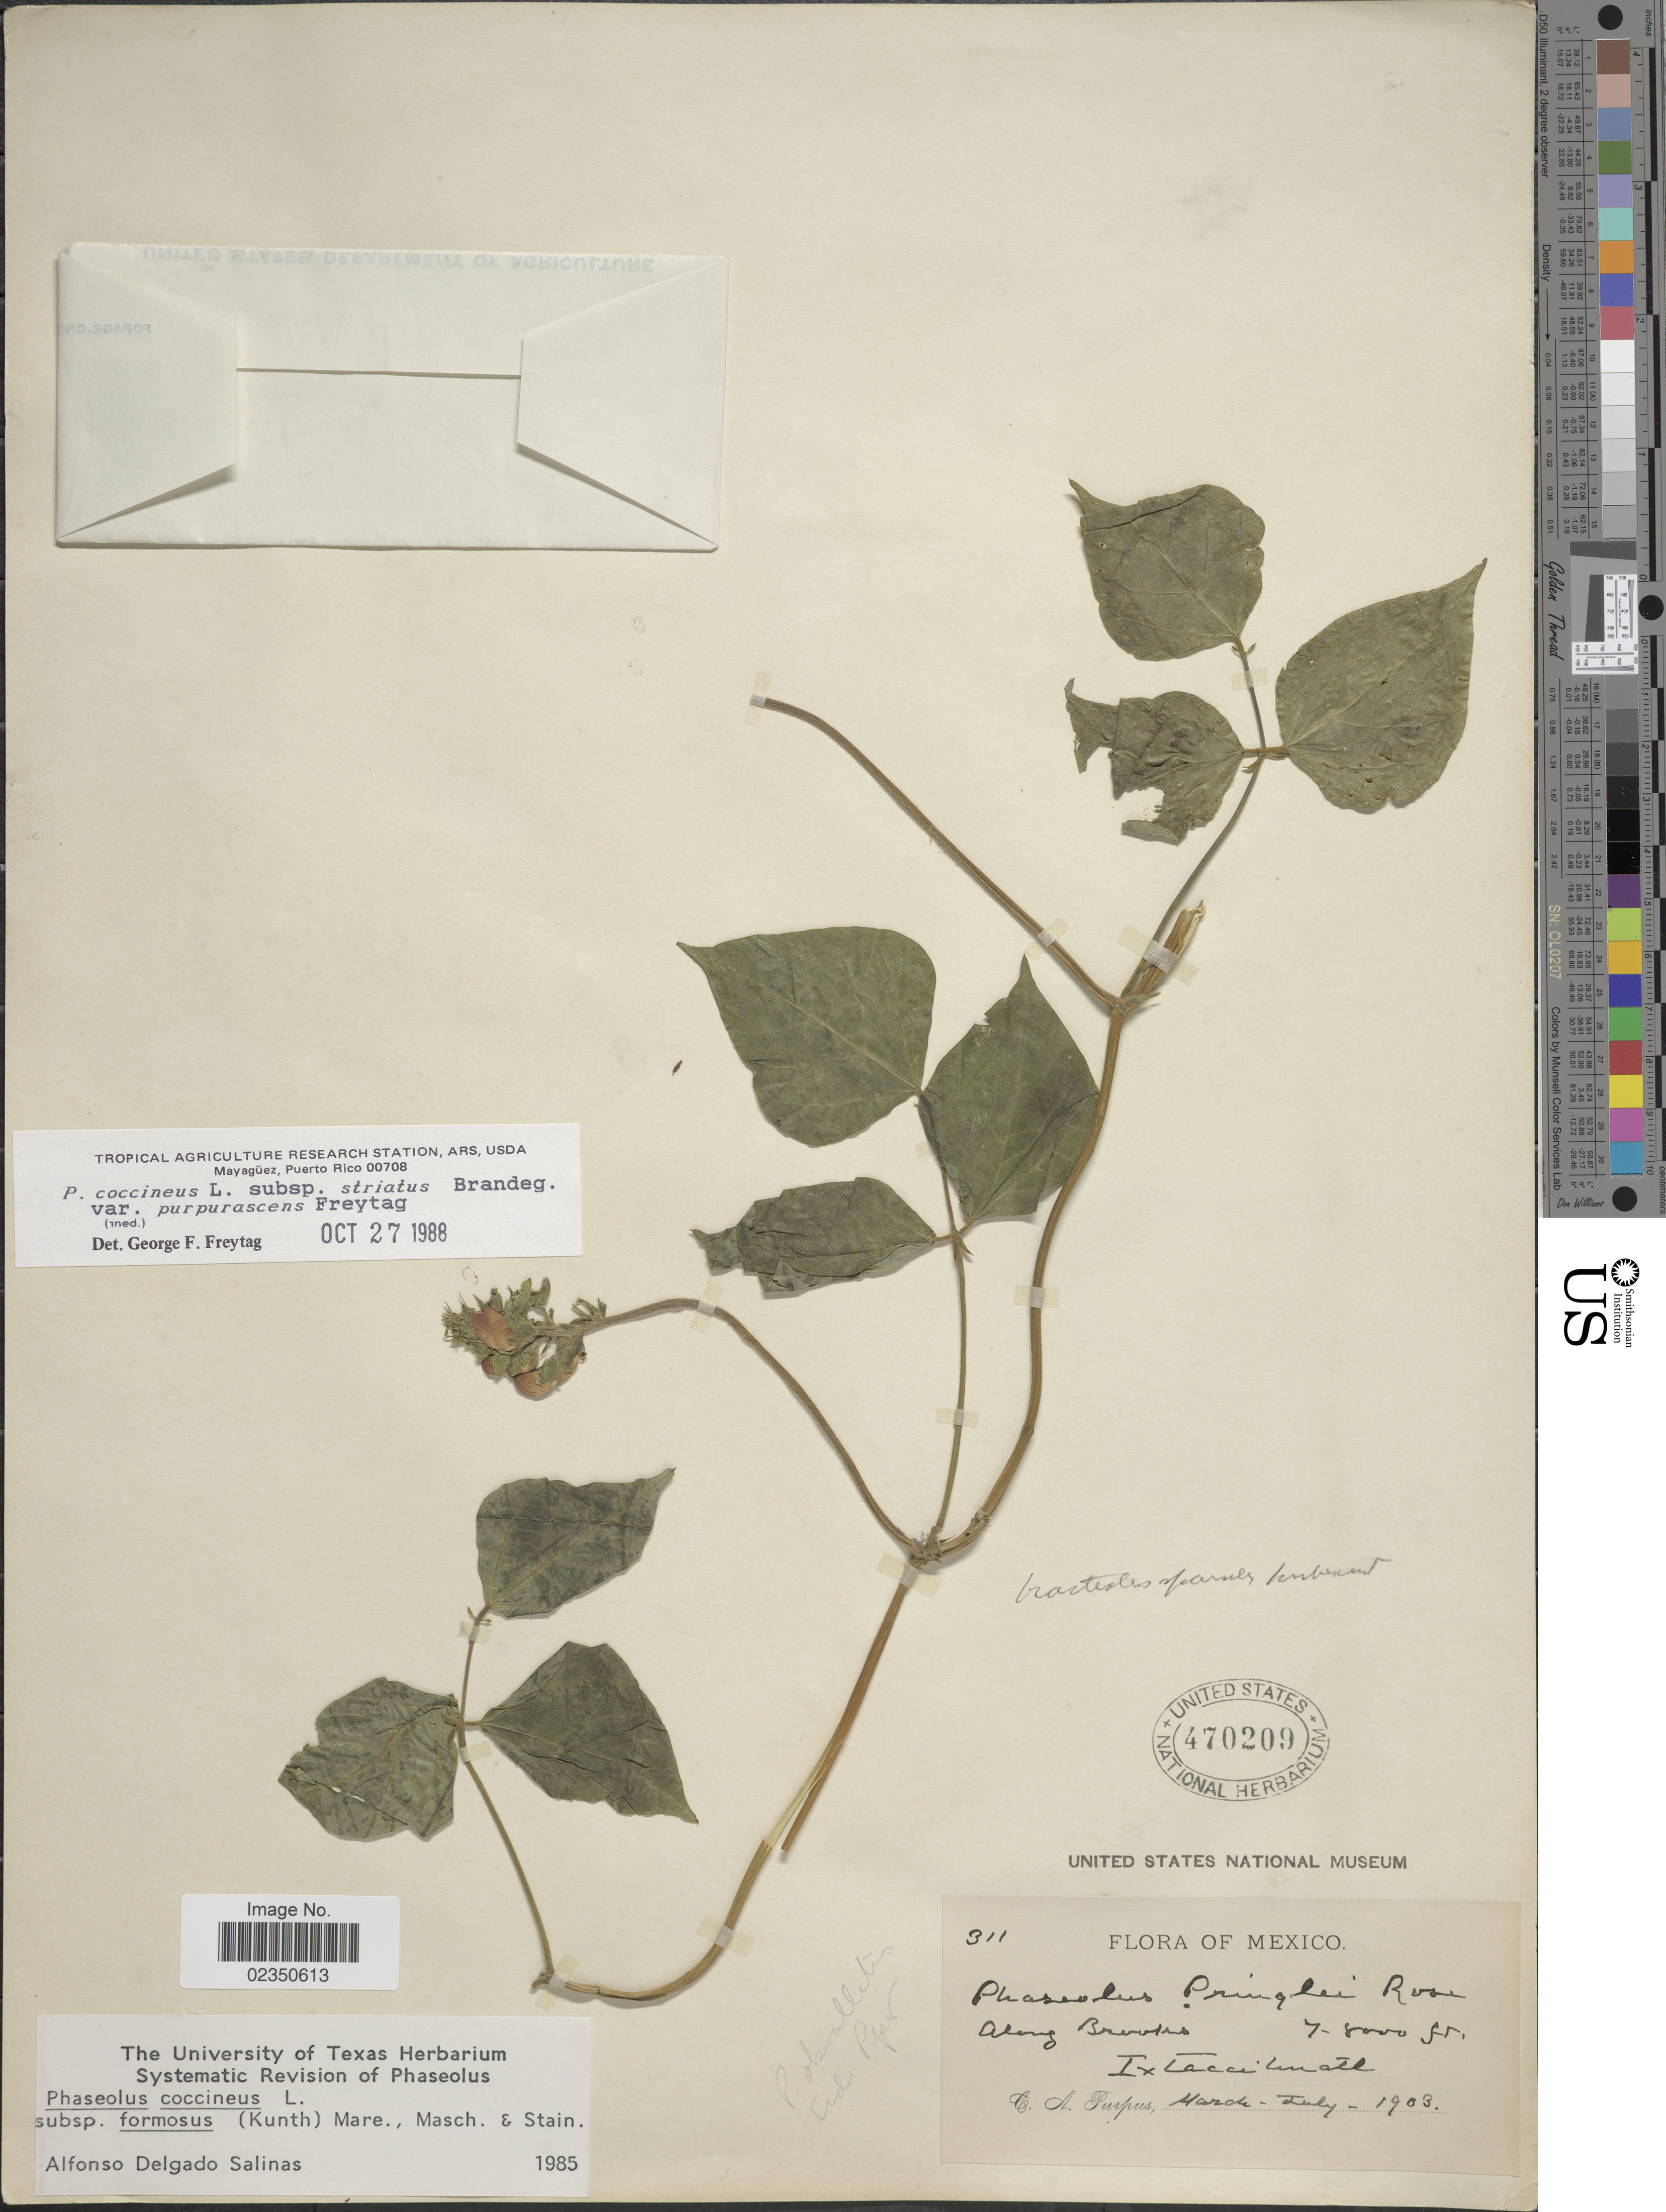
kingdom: Plantae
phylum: Tracheophyta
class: Magnoliopsida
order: Fabales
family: Fabaceae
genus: Phaseolus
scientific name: Phaseolus coccineus var. purpurascens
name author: Freytag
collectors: C. A. Purpus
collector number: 311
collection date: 1903-03/1903-07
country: Mexico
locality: Along Brooks, Ixtaccihuatl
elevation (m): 2134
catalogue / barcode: US 470209